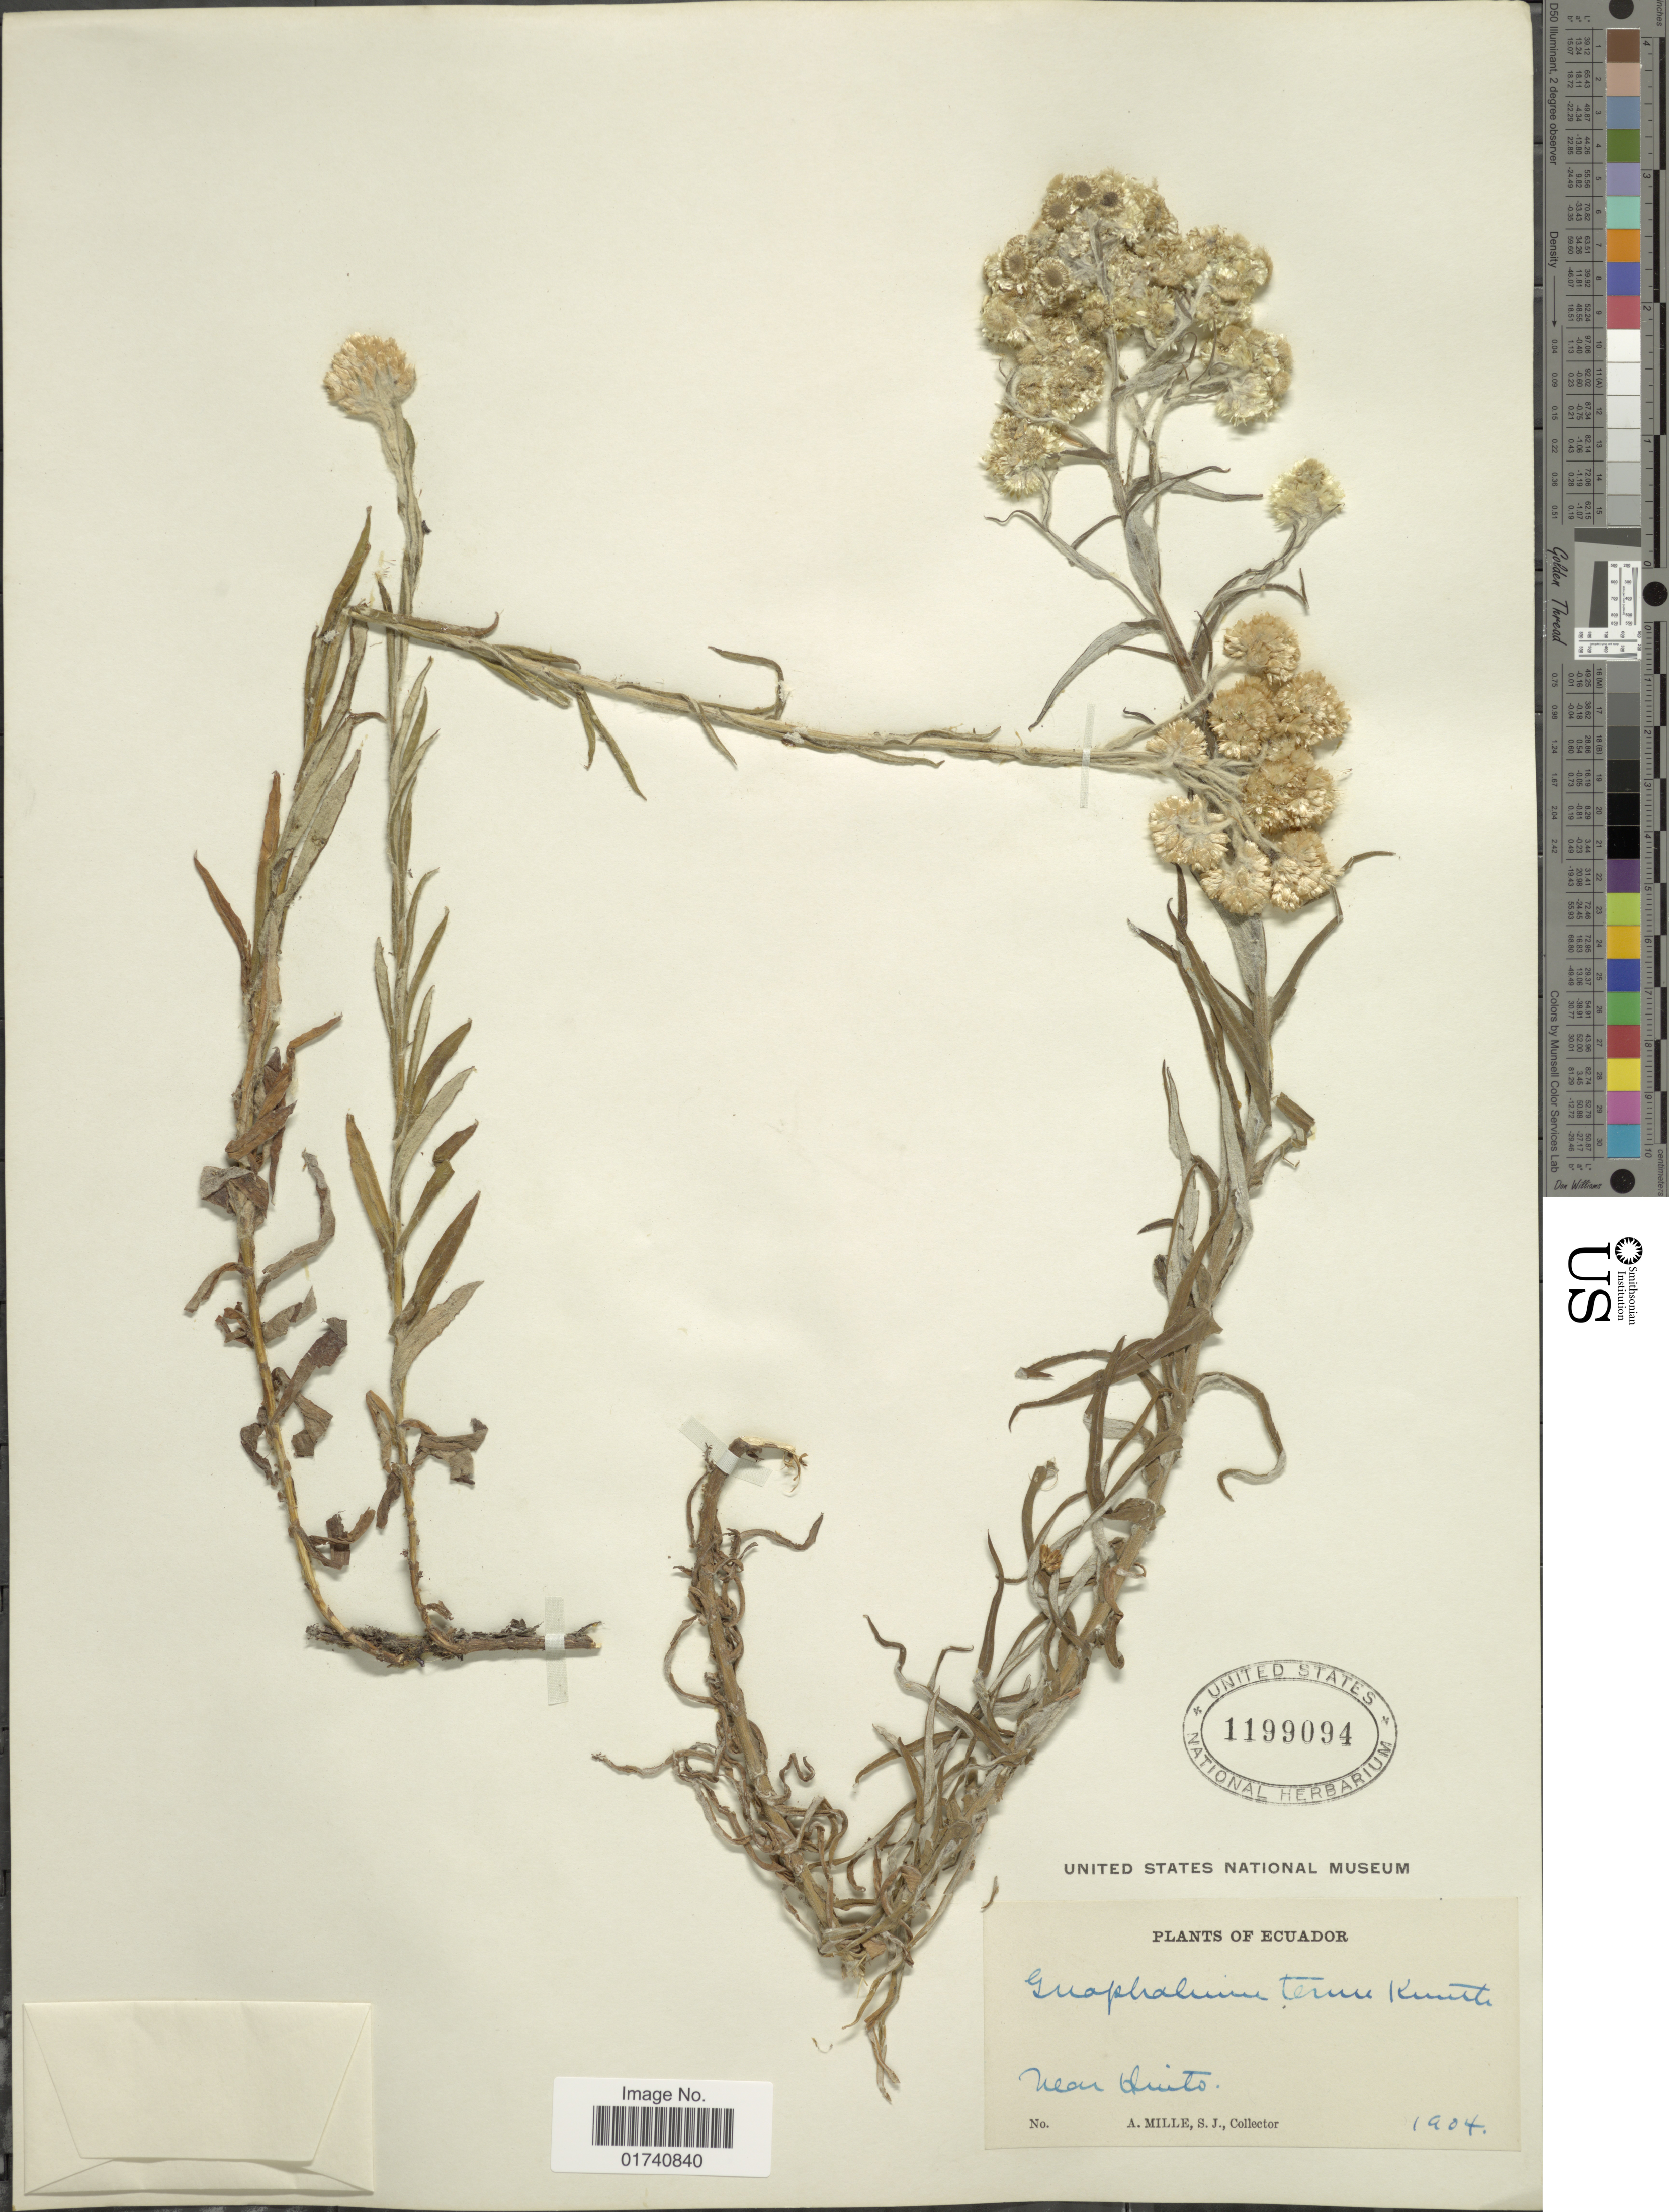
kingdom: Plantae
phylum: Tracheophyta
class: Magnoliopsida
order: Asterales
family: Asteraceae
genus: Pseudognaphalium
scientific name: Pseudognaphalium viscosum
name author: (Kunth) Anderb.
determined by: Nesom, Guy L.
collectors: A. Mille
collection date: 1904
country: Ecuador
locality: Near Quito.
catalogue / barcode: US 1199094